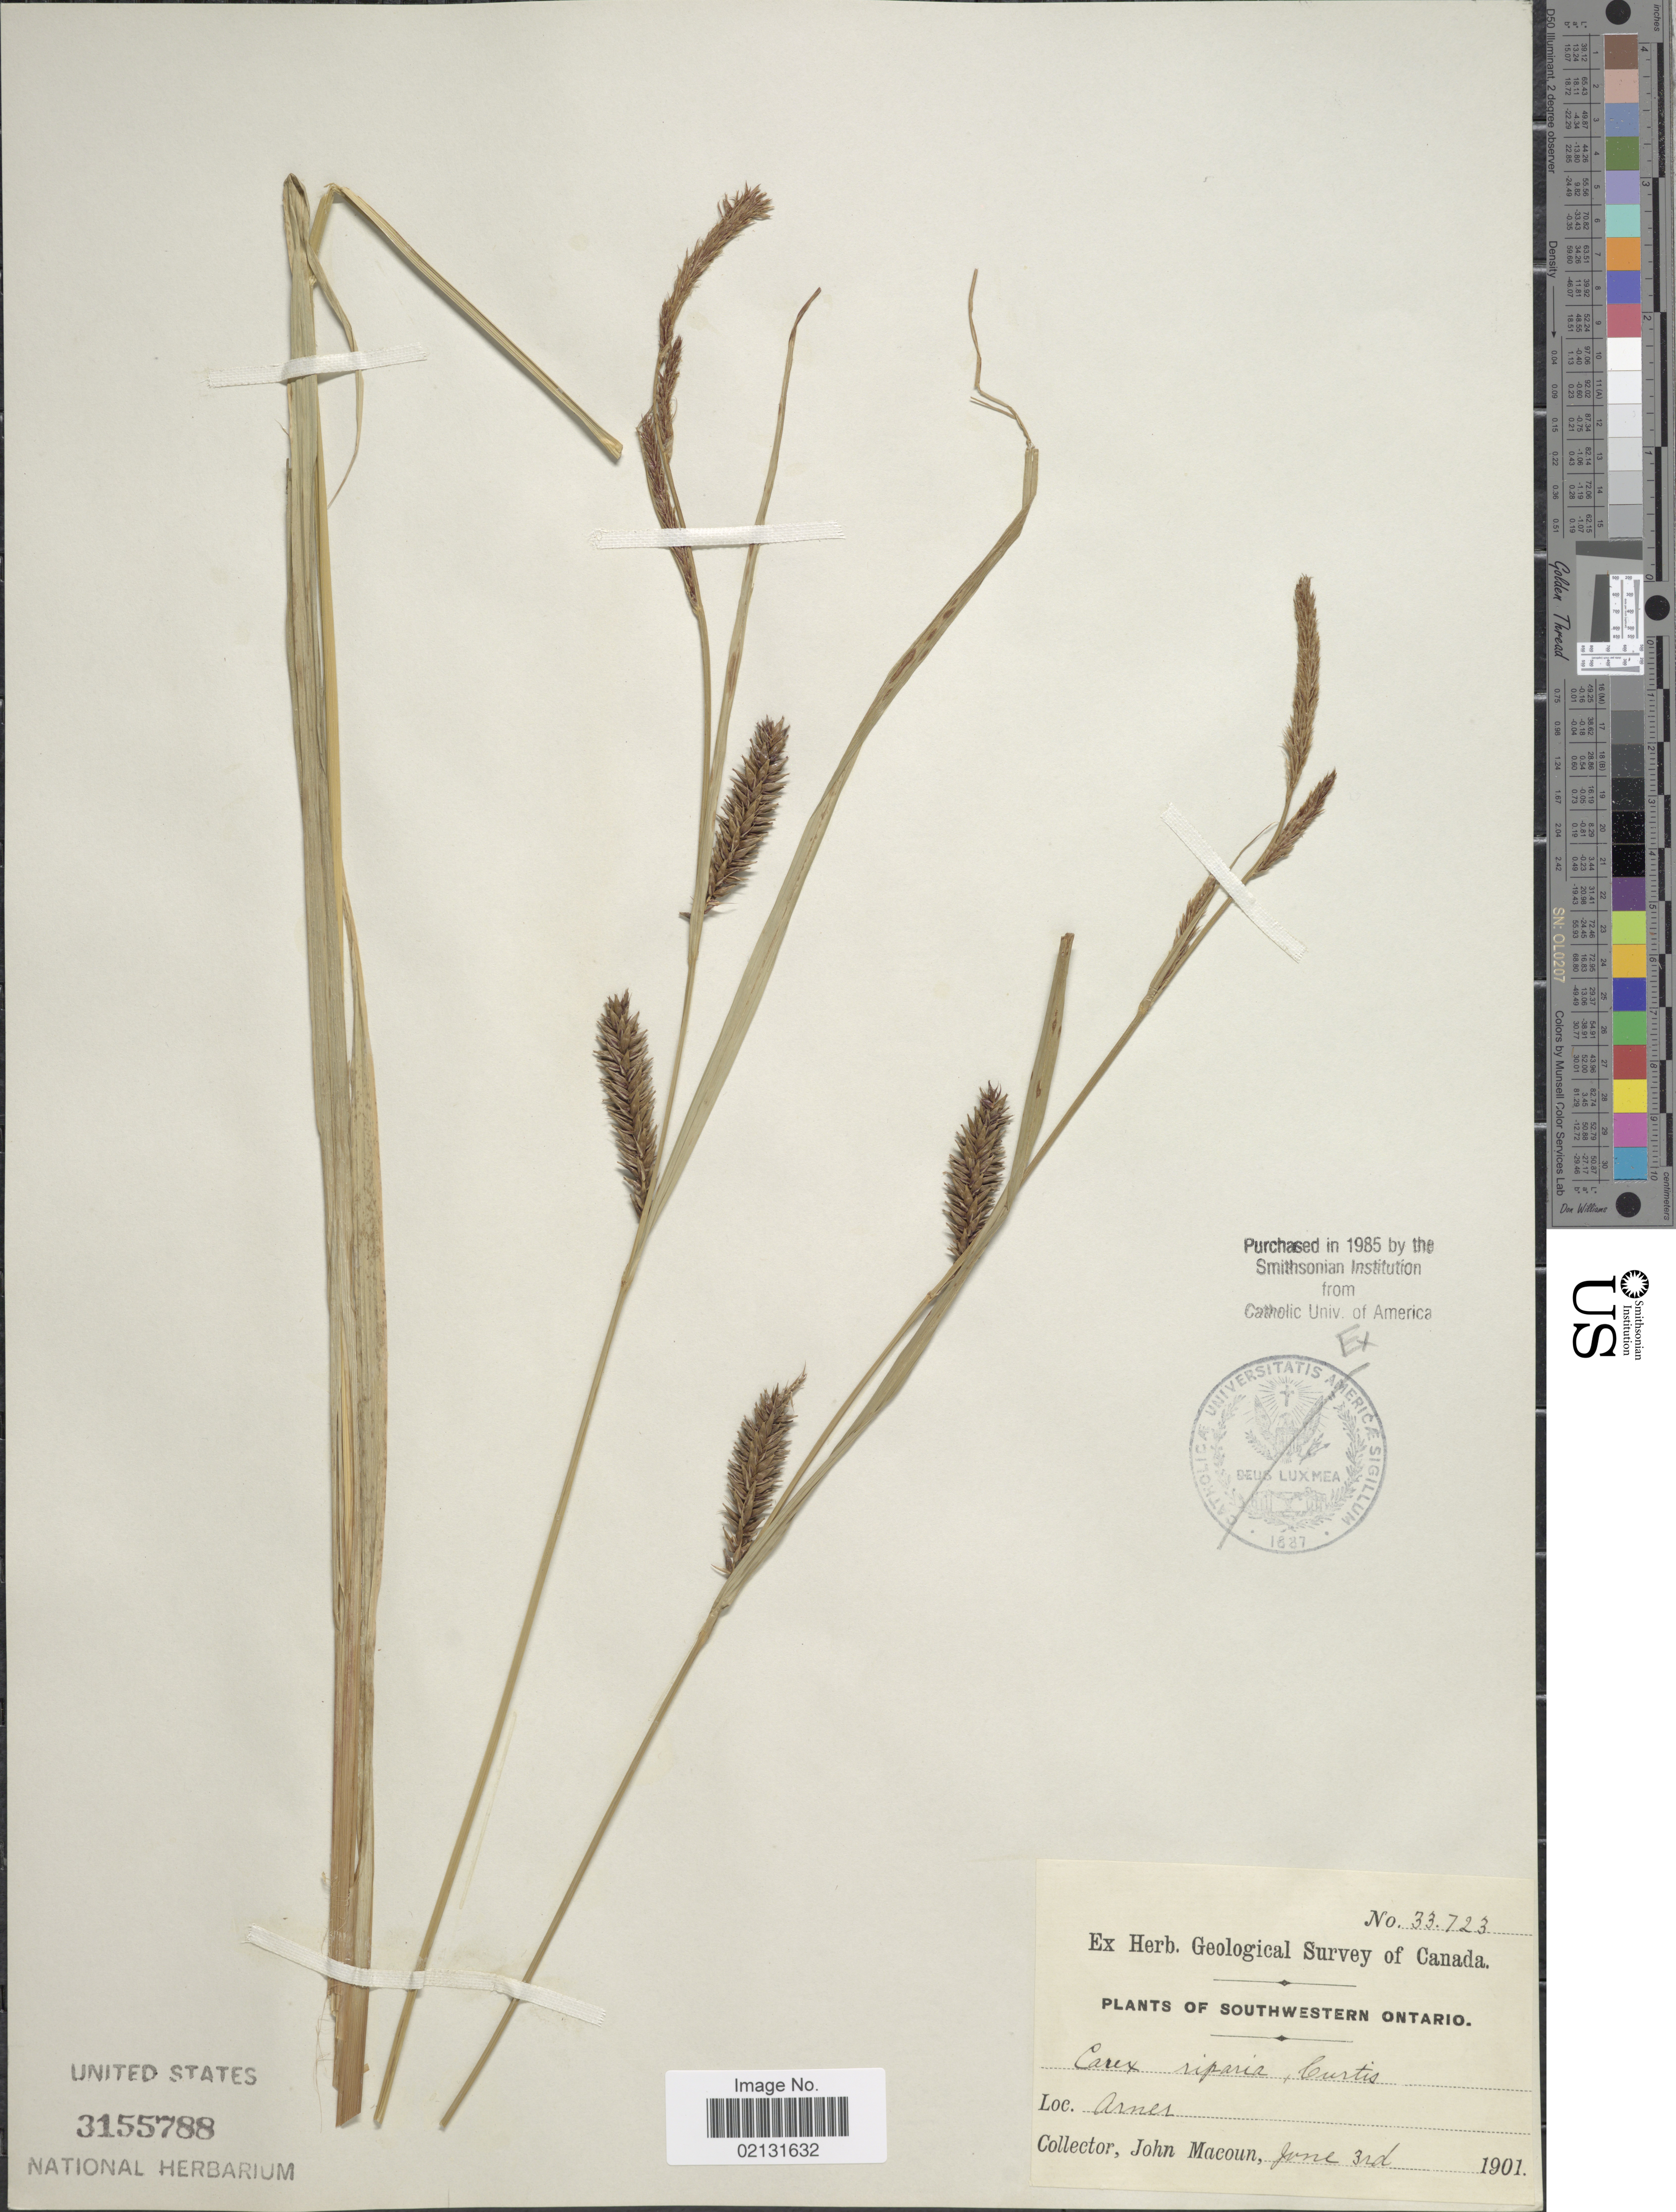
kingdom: Plantae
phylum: Tracheophyta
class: Liliopsida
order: Poales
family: Cyperaceae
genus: Carex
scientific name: Carex riparia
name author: Curtis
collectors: J. Macoun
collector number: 33723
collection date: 1901-06-03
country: Canada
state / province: Ontario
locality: Southwestern Ontario, Arnes.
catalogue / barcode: US 3155788